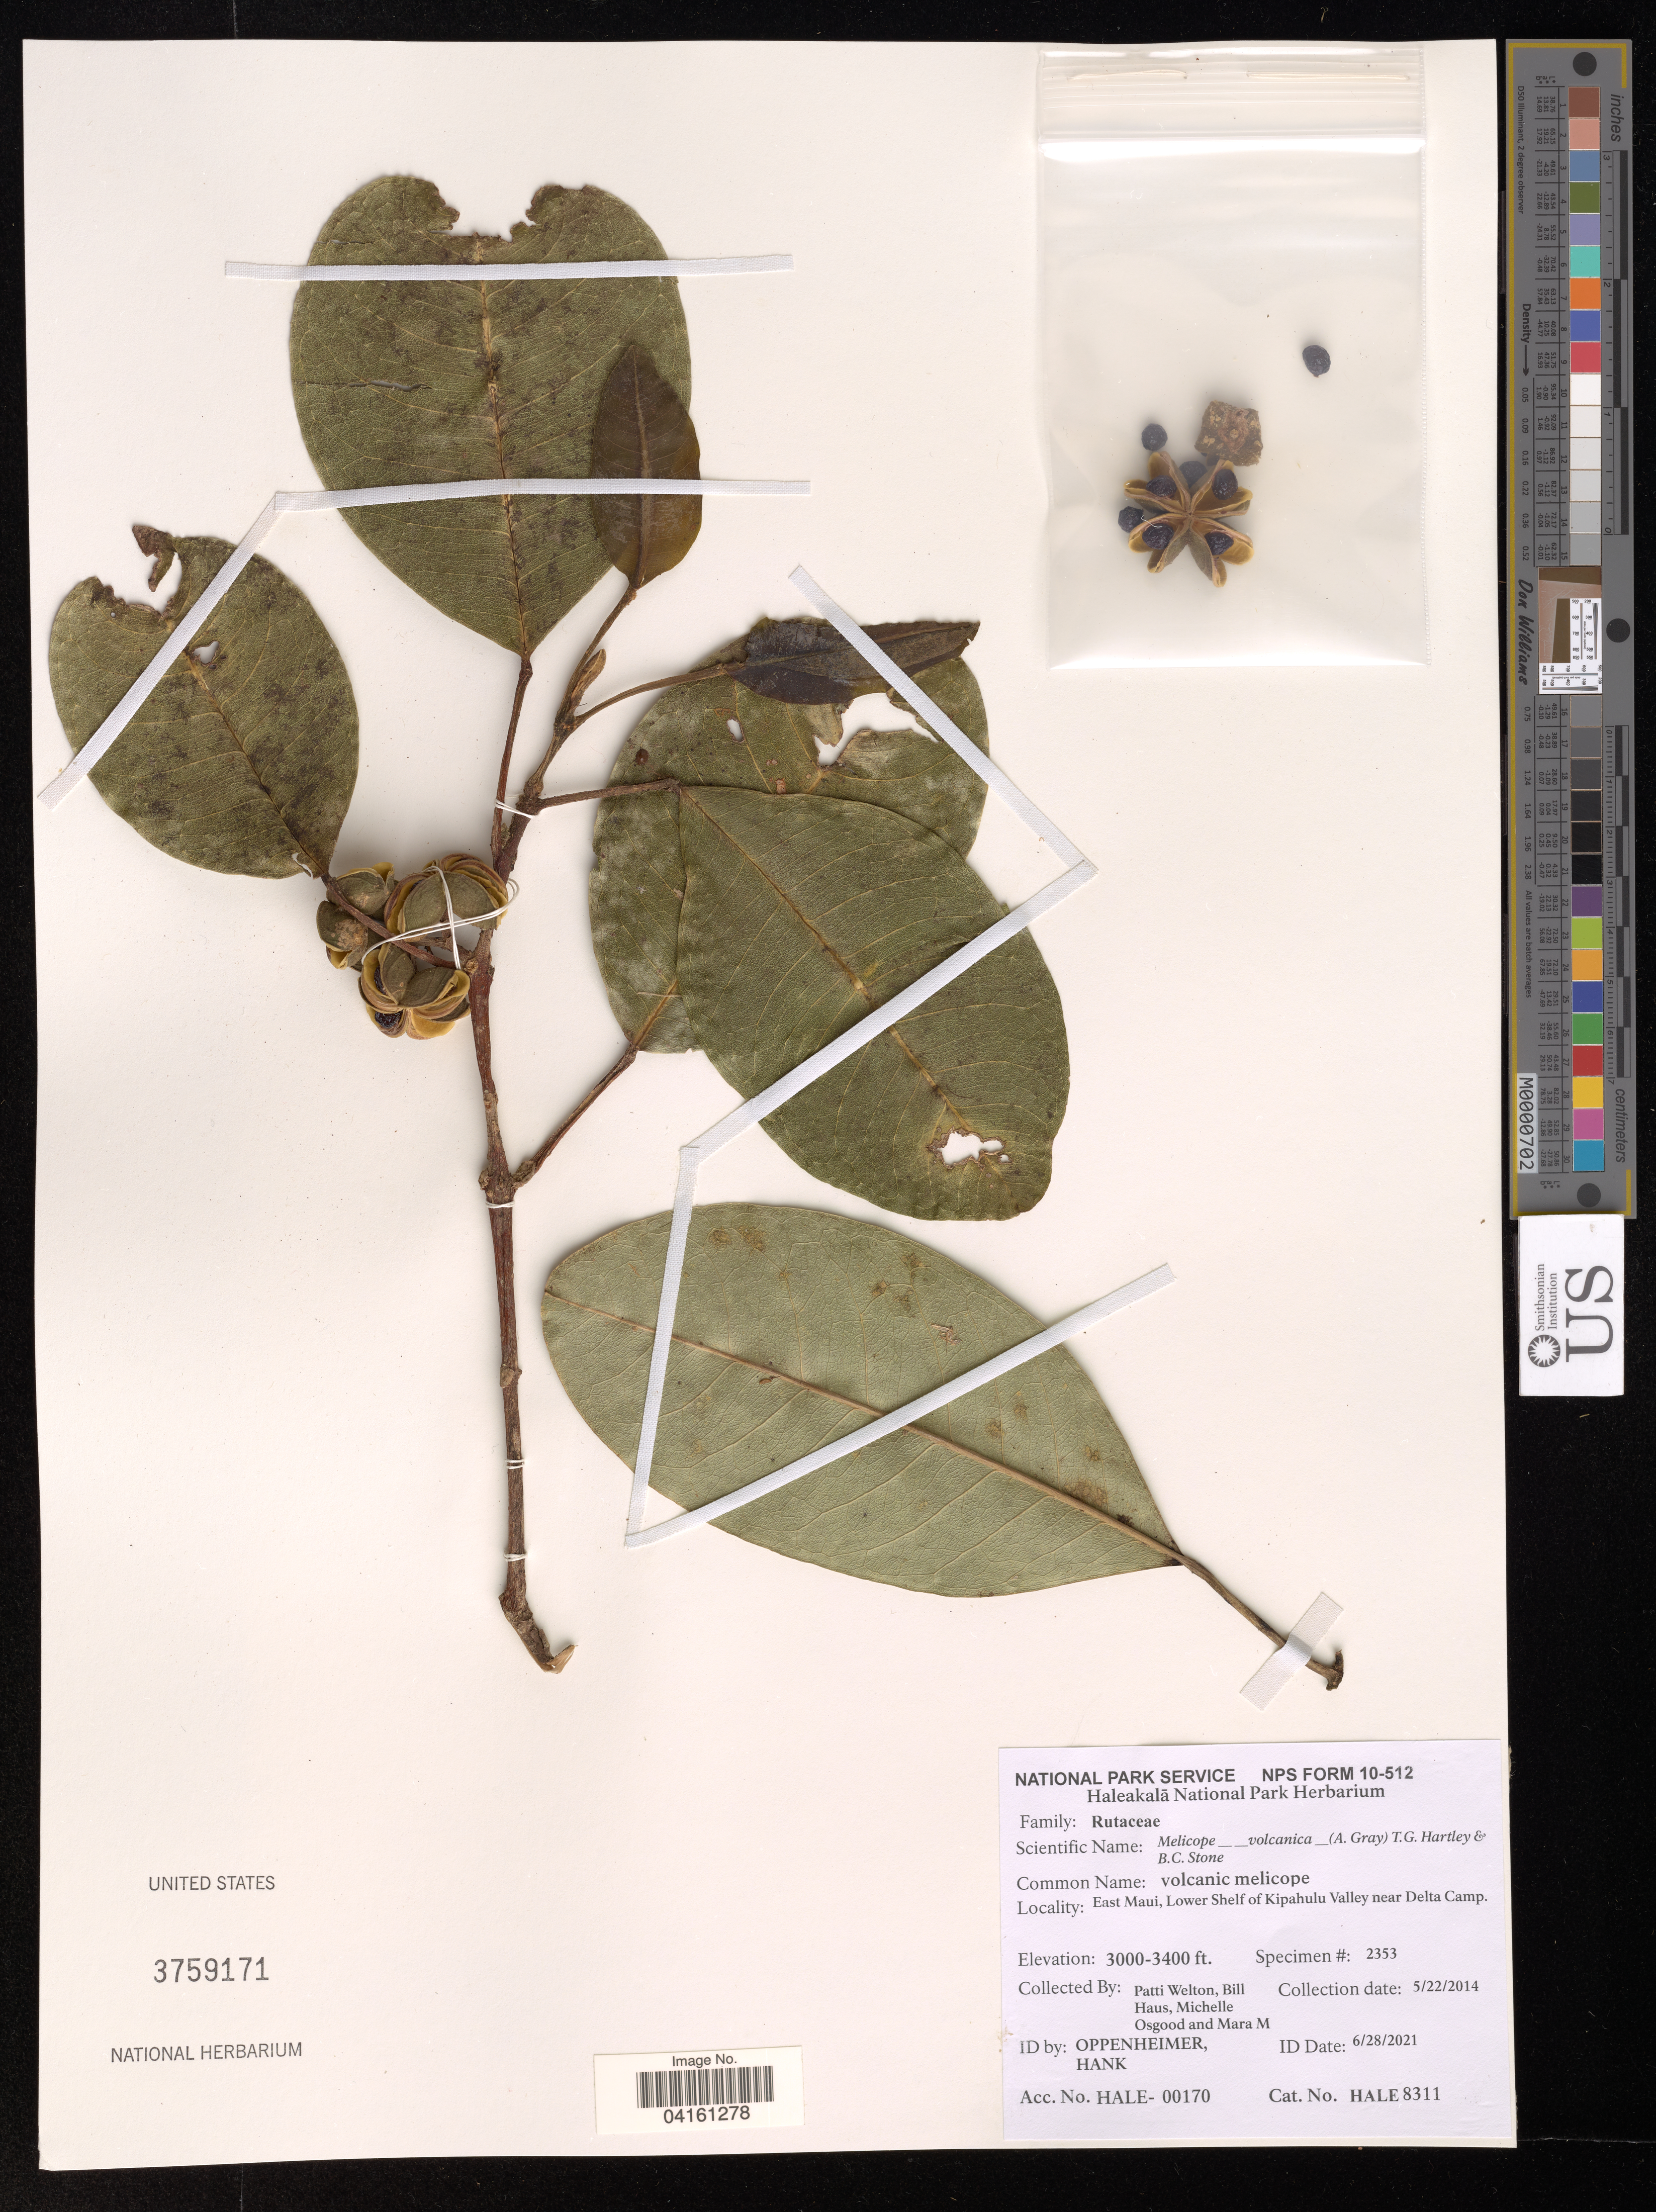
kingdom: Plantae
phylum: Tracheophyta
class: Magnoliopsida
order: Sapindales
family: Rutaceae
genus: Melicope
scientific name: Melicope volcanica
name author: (A. Gray) T.G. Hartley & B.C. Stone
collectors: P. Welton & B. Haus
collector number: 2353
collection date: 2014-05-22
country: United States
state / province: Hawaii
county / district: Maui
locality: East Maui, Lower Shelf of Kipahulu Valley near Delta Camp.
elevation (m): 914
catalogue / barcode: US 3759171